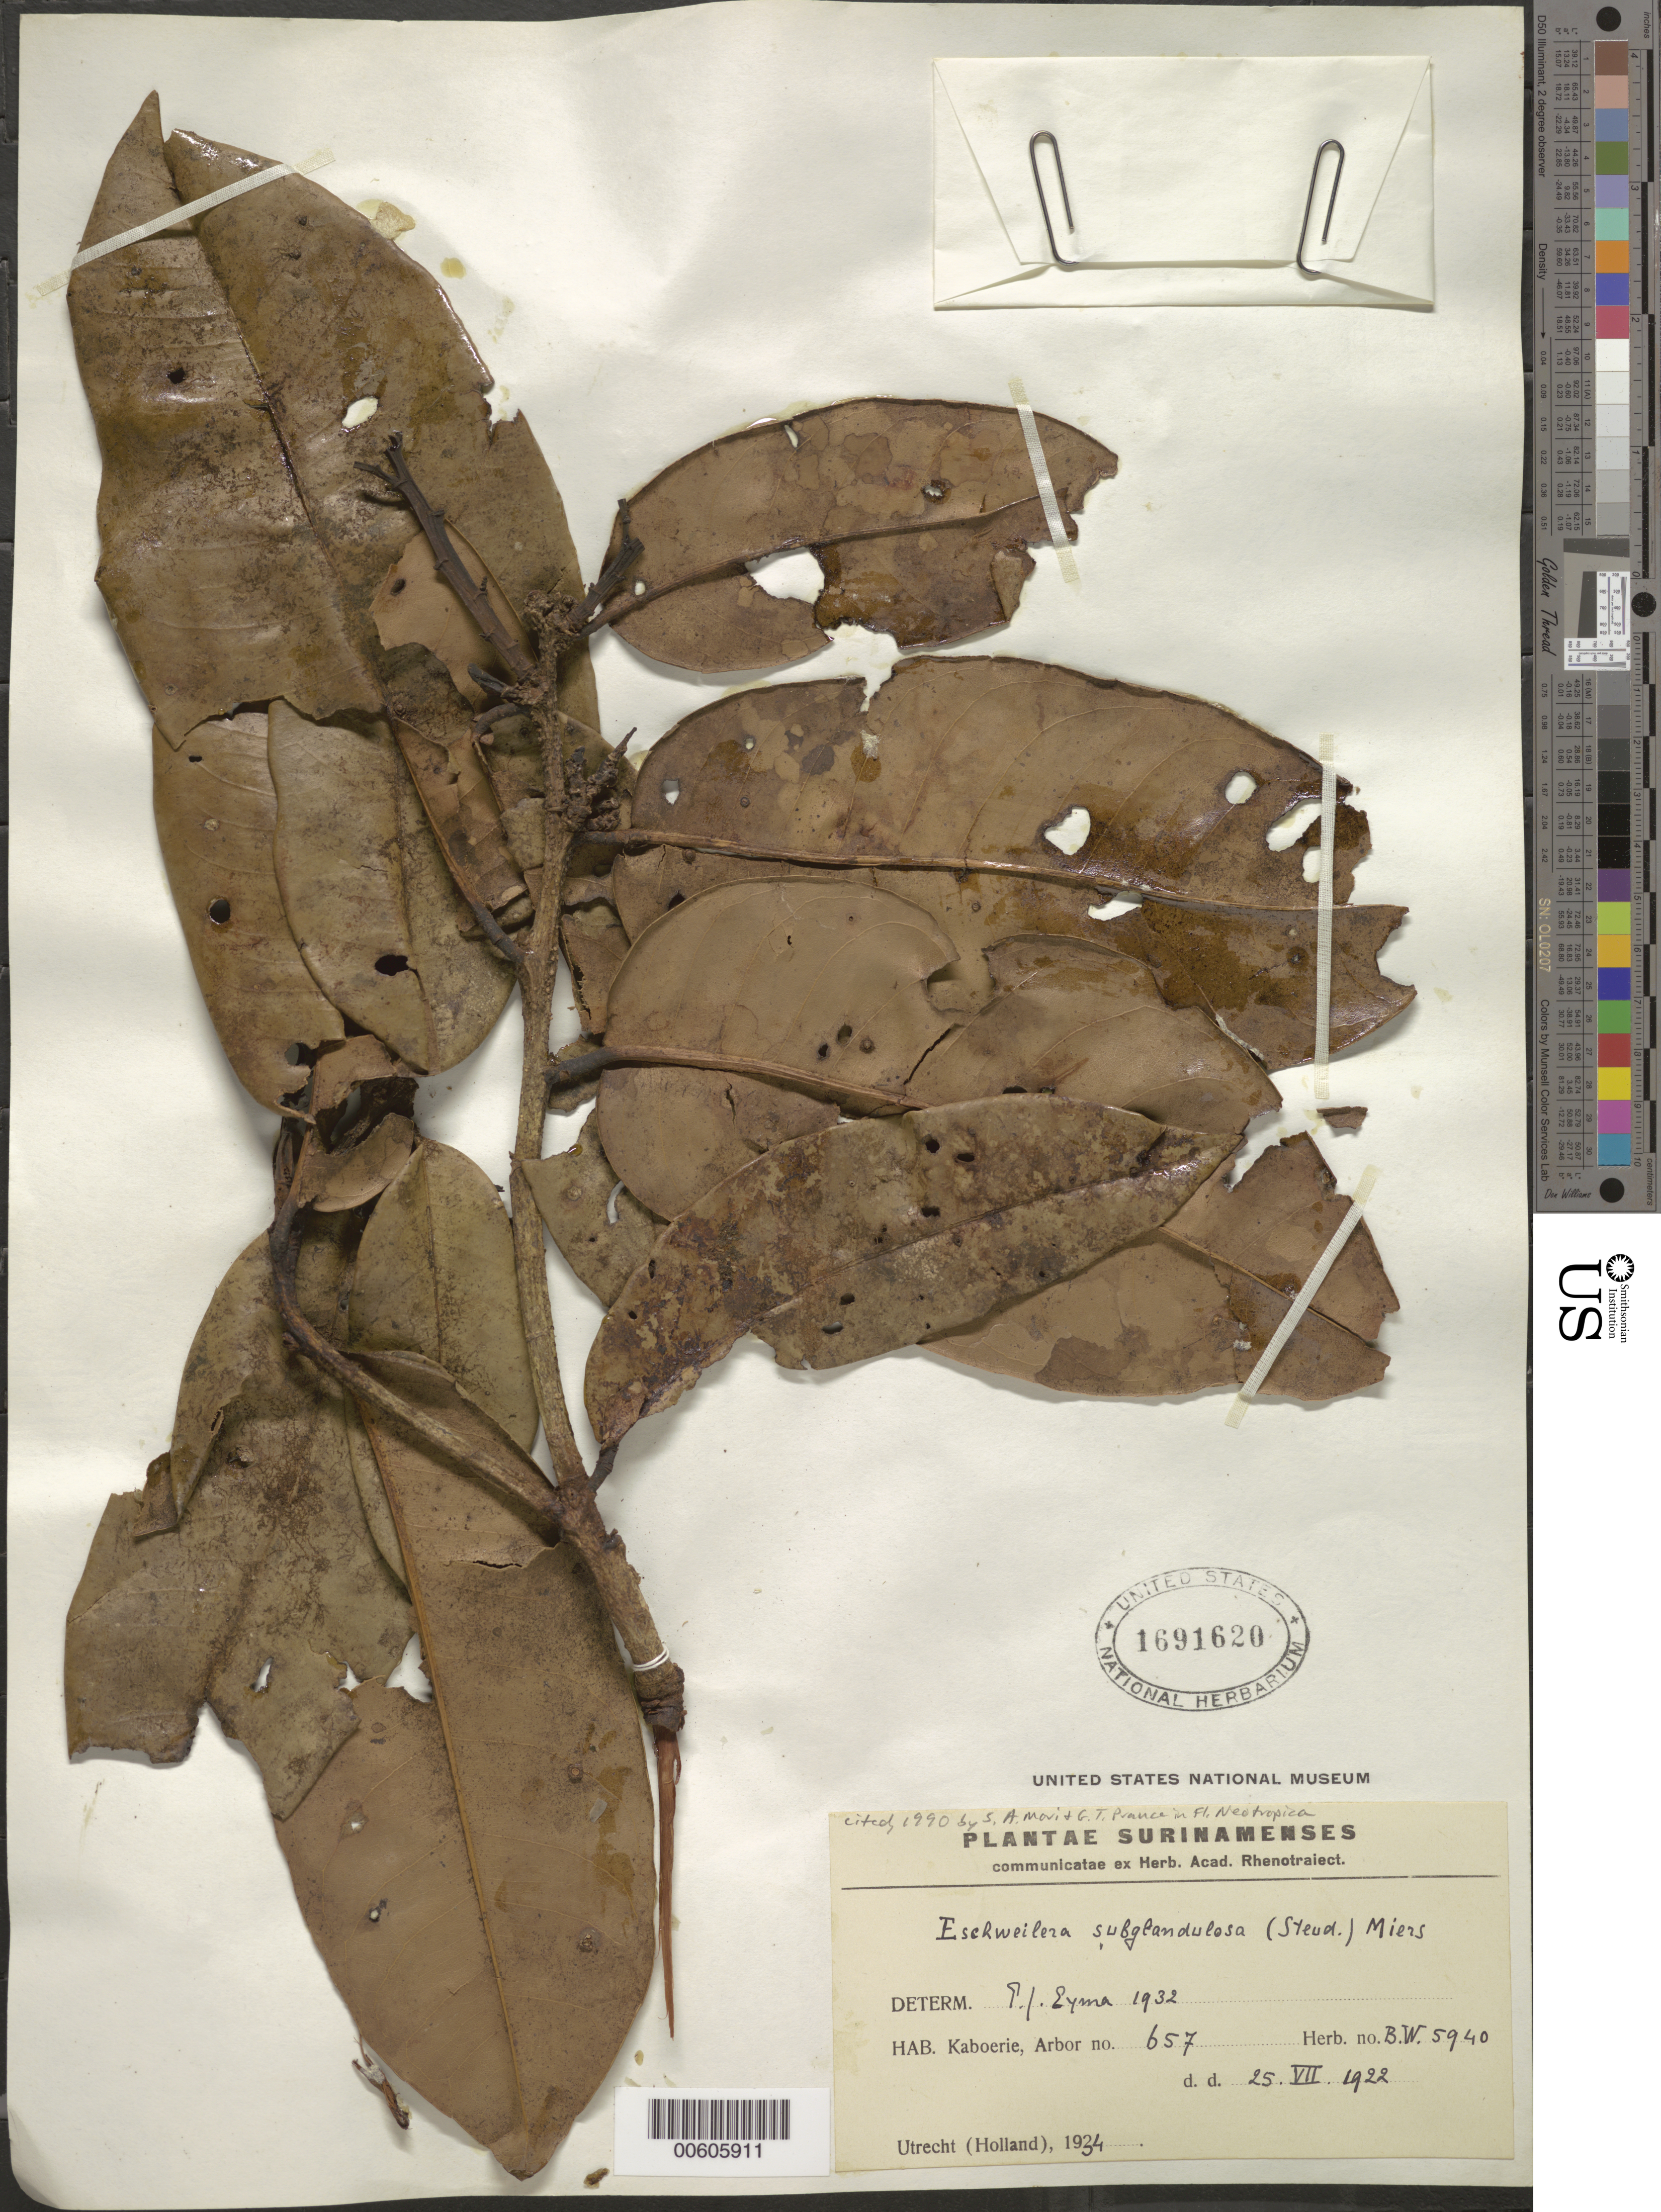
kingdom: Plantae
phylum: Tracheophyta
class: Magnoliopsida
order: Ericales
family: Lecythidaceae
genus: Eschweilera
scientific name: Eschweilera subglandulosa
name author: (Steud. ex Berg) Miers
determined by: Mori, Scott A.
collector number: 5940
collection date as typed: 25-Jul-22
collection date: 1922-07-25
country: Suriname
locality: Kaboerie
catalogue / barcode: US 1691620